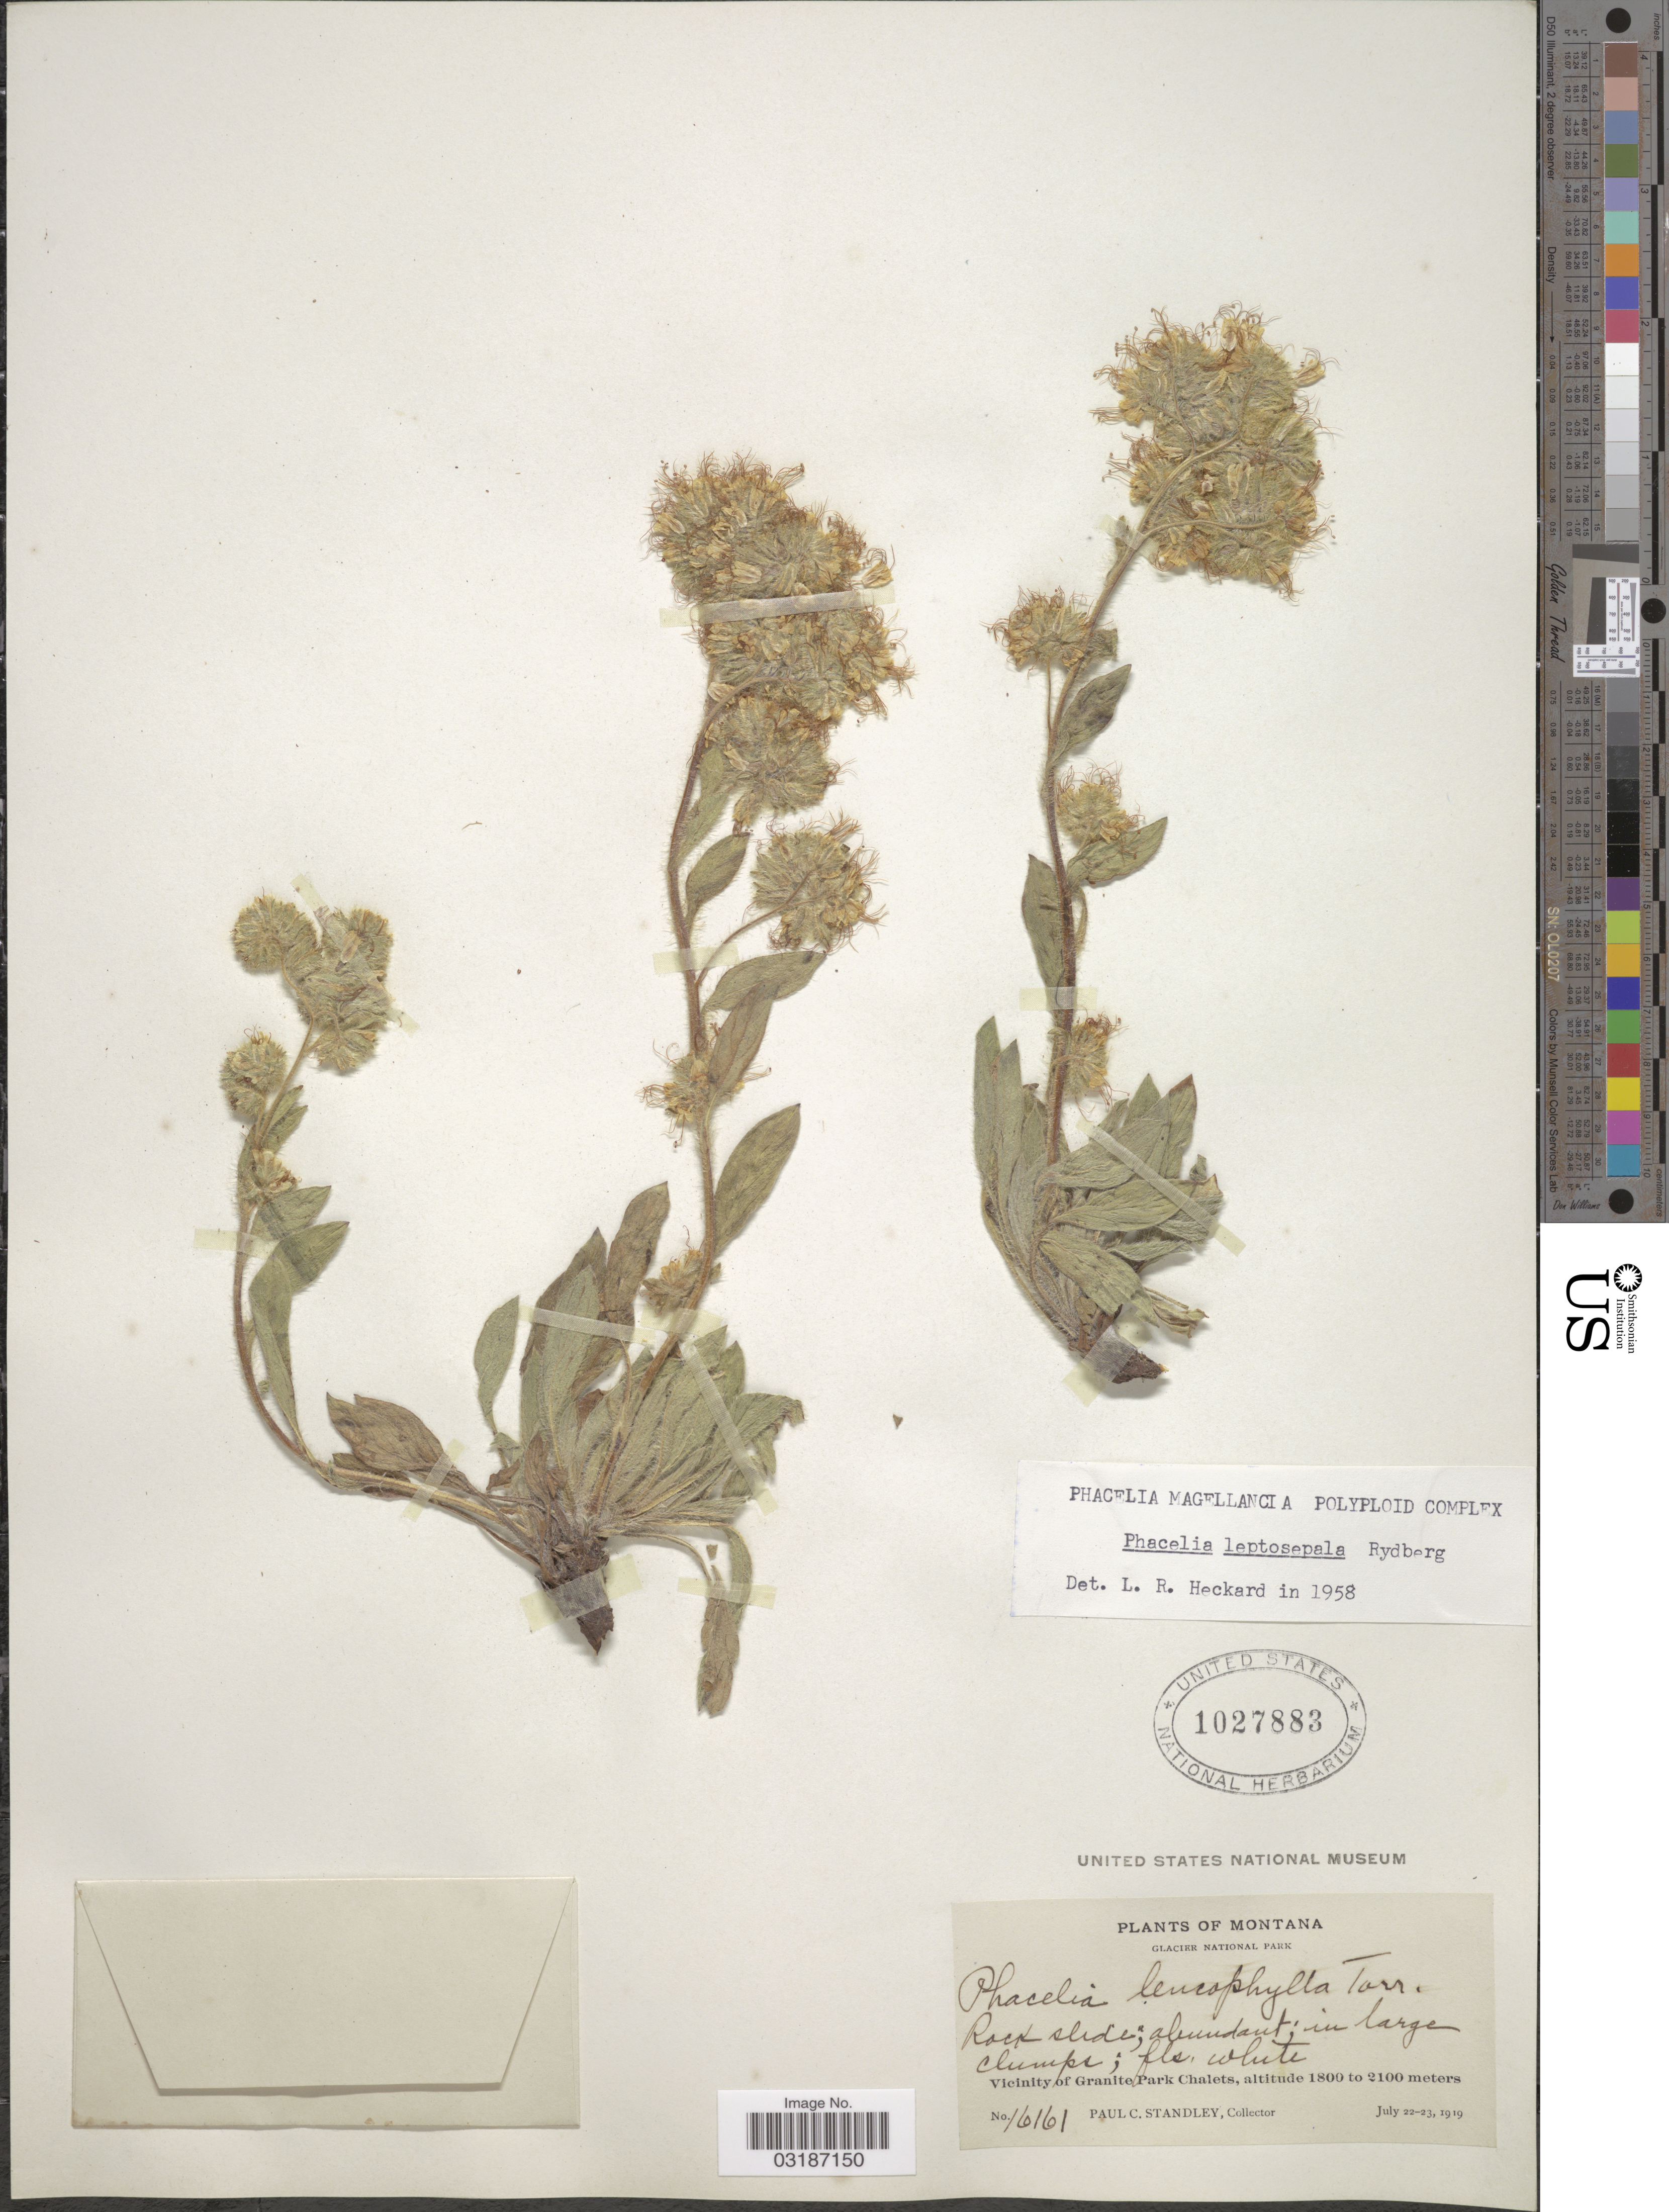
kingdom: Plantae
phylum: Tracheophyta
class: Magnoliopsida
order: Boraginales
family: Hydrophyllaceae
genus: Phacelia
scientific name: Phacelia leptosepala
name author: Rydb.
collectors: P. C. Standley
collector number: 16161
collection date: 1919-07-22/1919-07-23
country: United States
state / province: Montana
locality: Glacier National Park. Vicinity of Granite Park Chalets.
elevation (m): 1800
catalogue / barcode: US 1027883